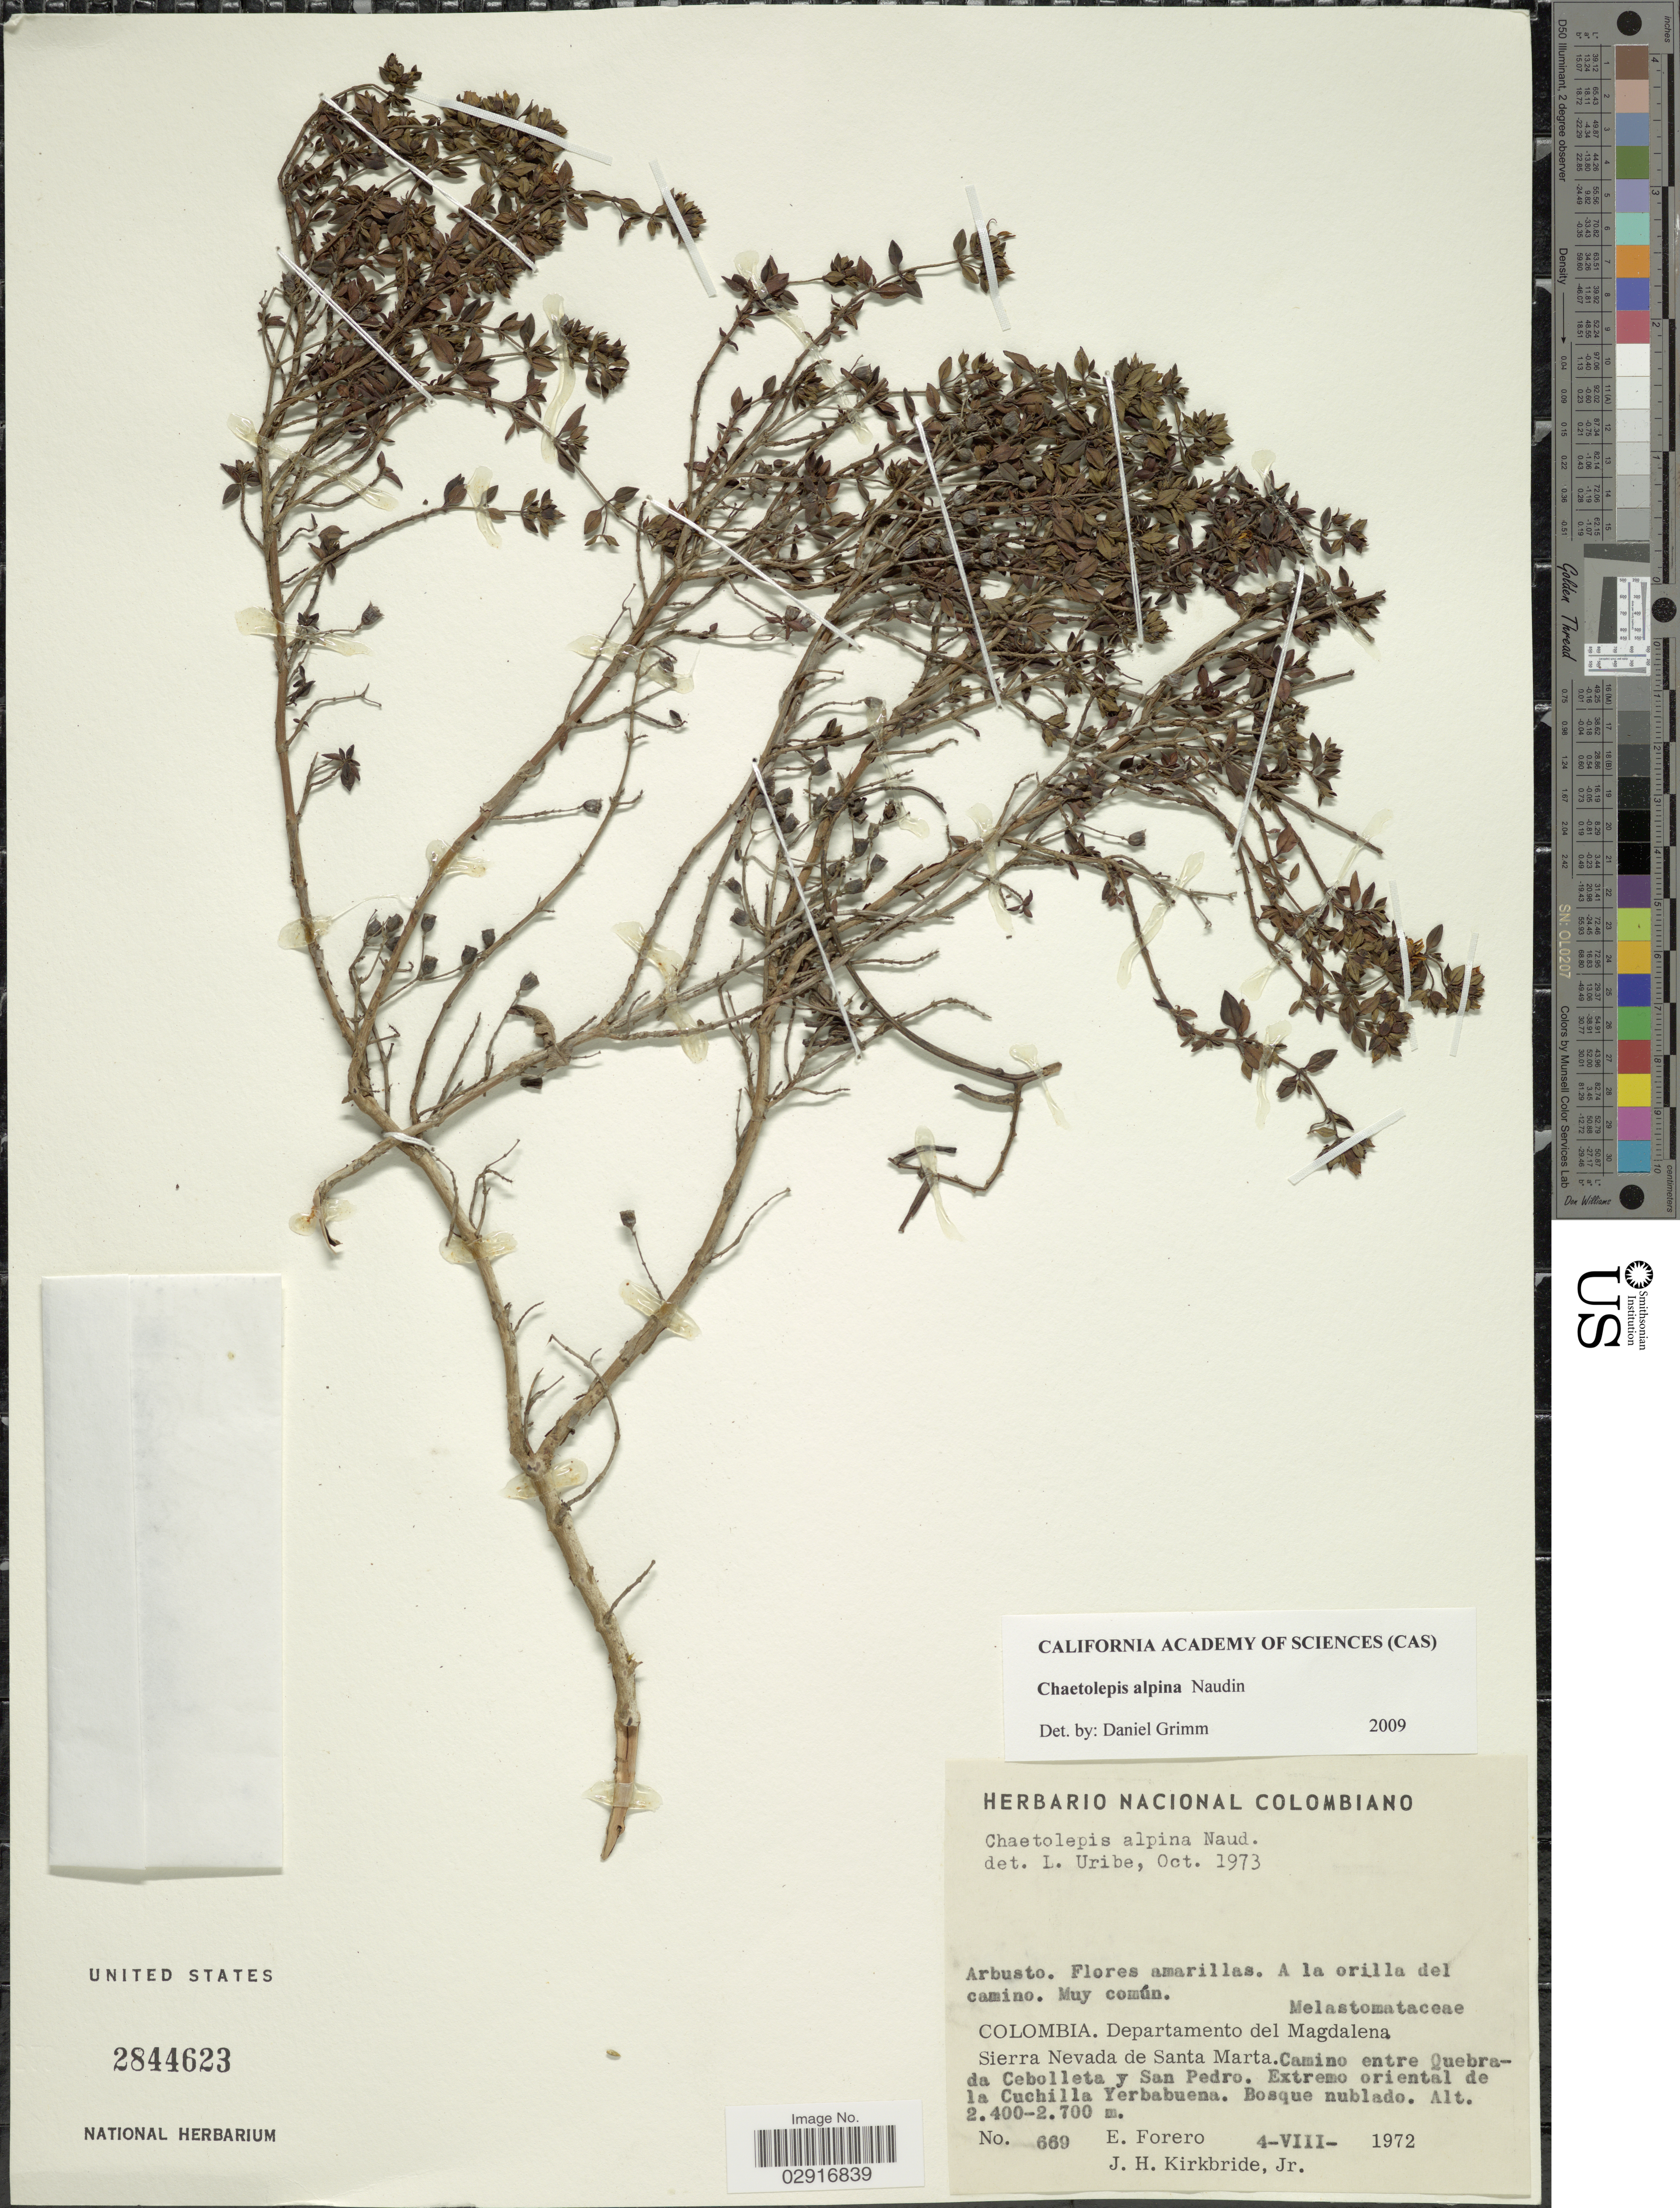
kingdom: Plantae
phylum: Tracheophyta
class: Magnoliopsida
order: Myrtales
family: Melastomataceae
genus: Chaetolepis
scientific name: Chaetolepis alpina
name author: Naudin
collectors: E. Forero & J. H. Kirkbride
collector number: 669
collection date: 1972-08-04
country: Colombia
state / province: Magdalena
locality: Departamento del Magdalena. Sierra Nevada de Santa Marta. Camino entre Quebrada Cebolleta y San Pedro. Extremo oriental de Cuchilla Yerbabuena.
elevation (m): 2400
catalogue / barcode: US 2844623